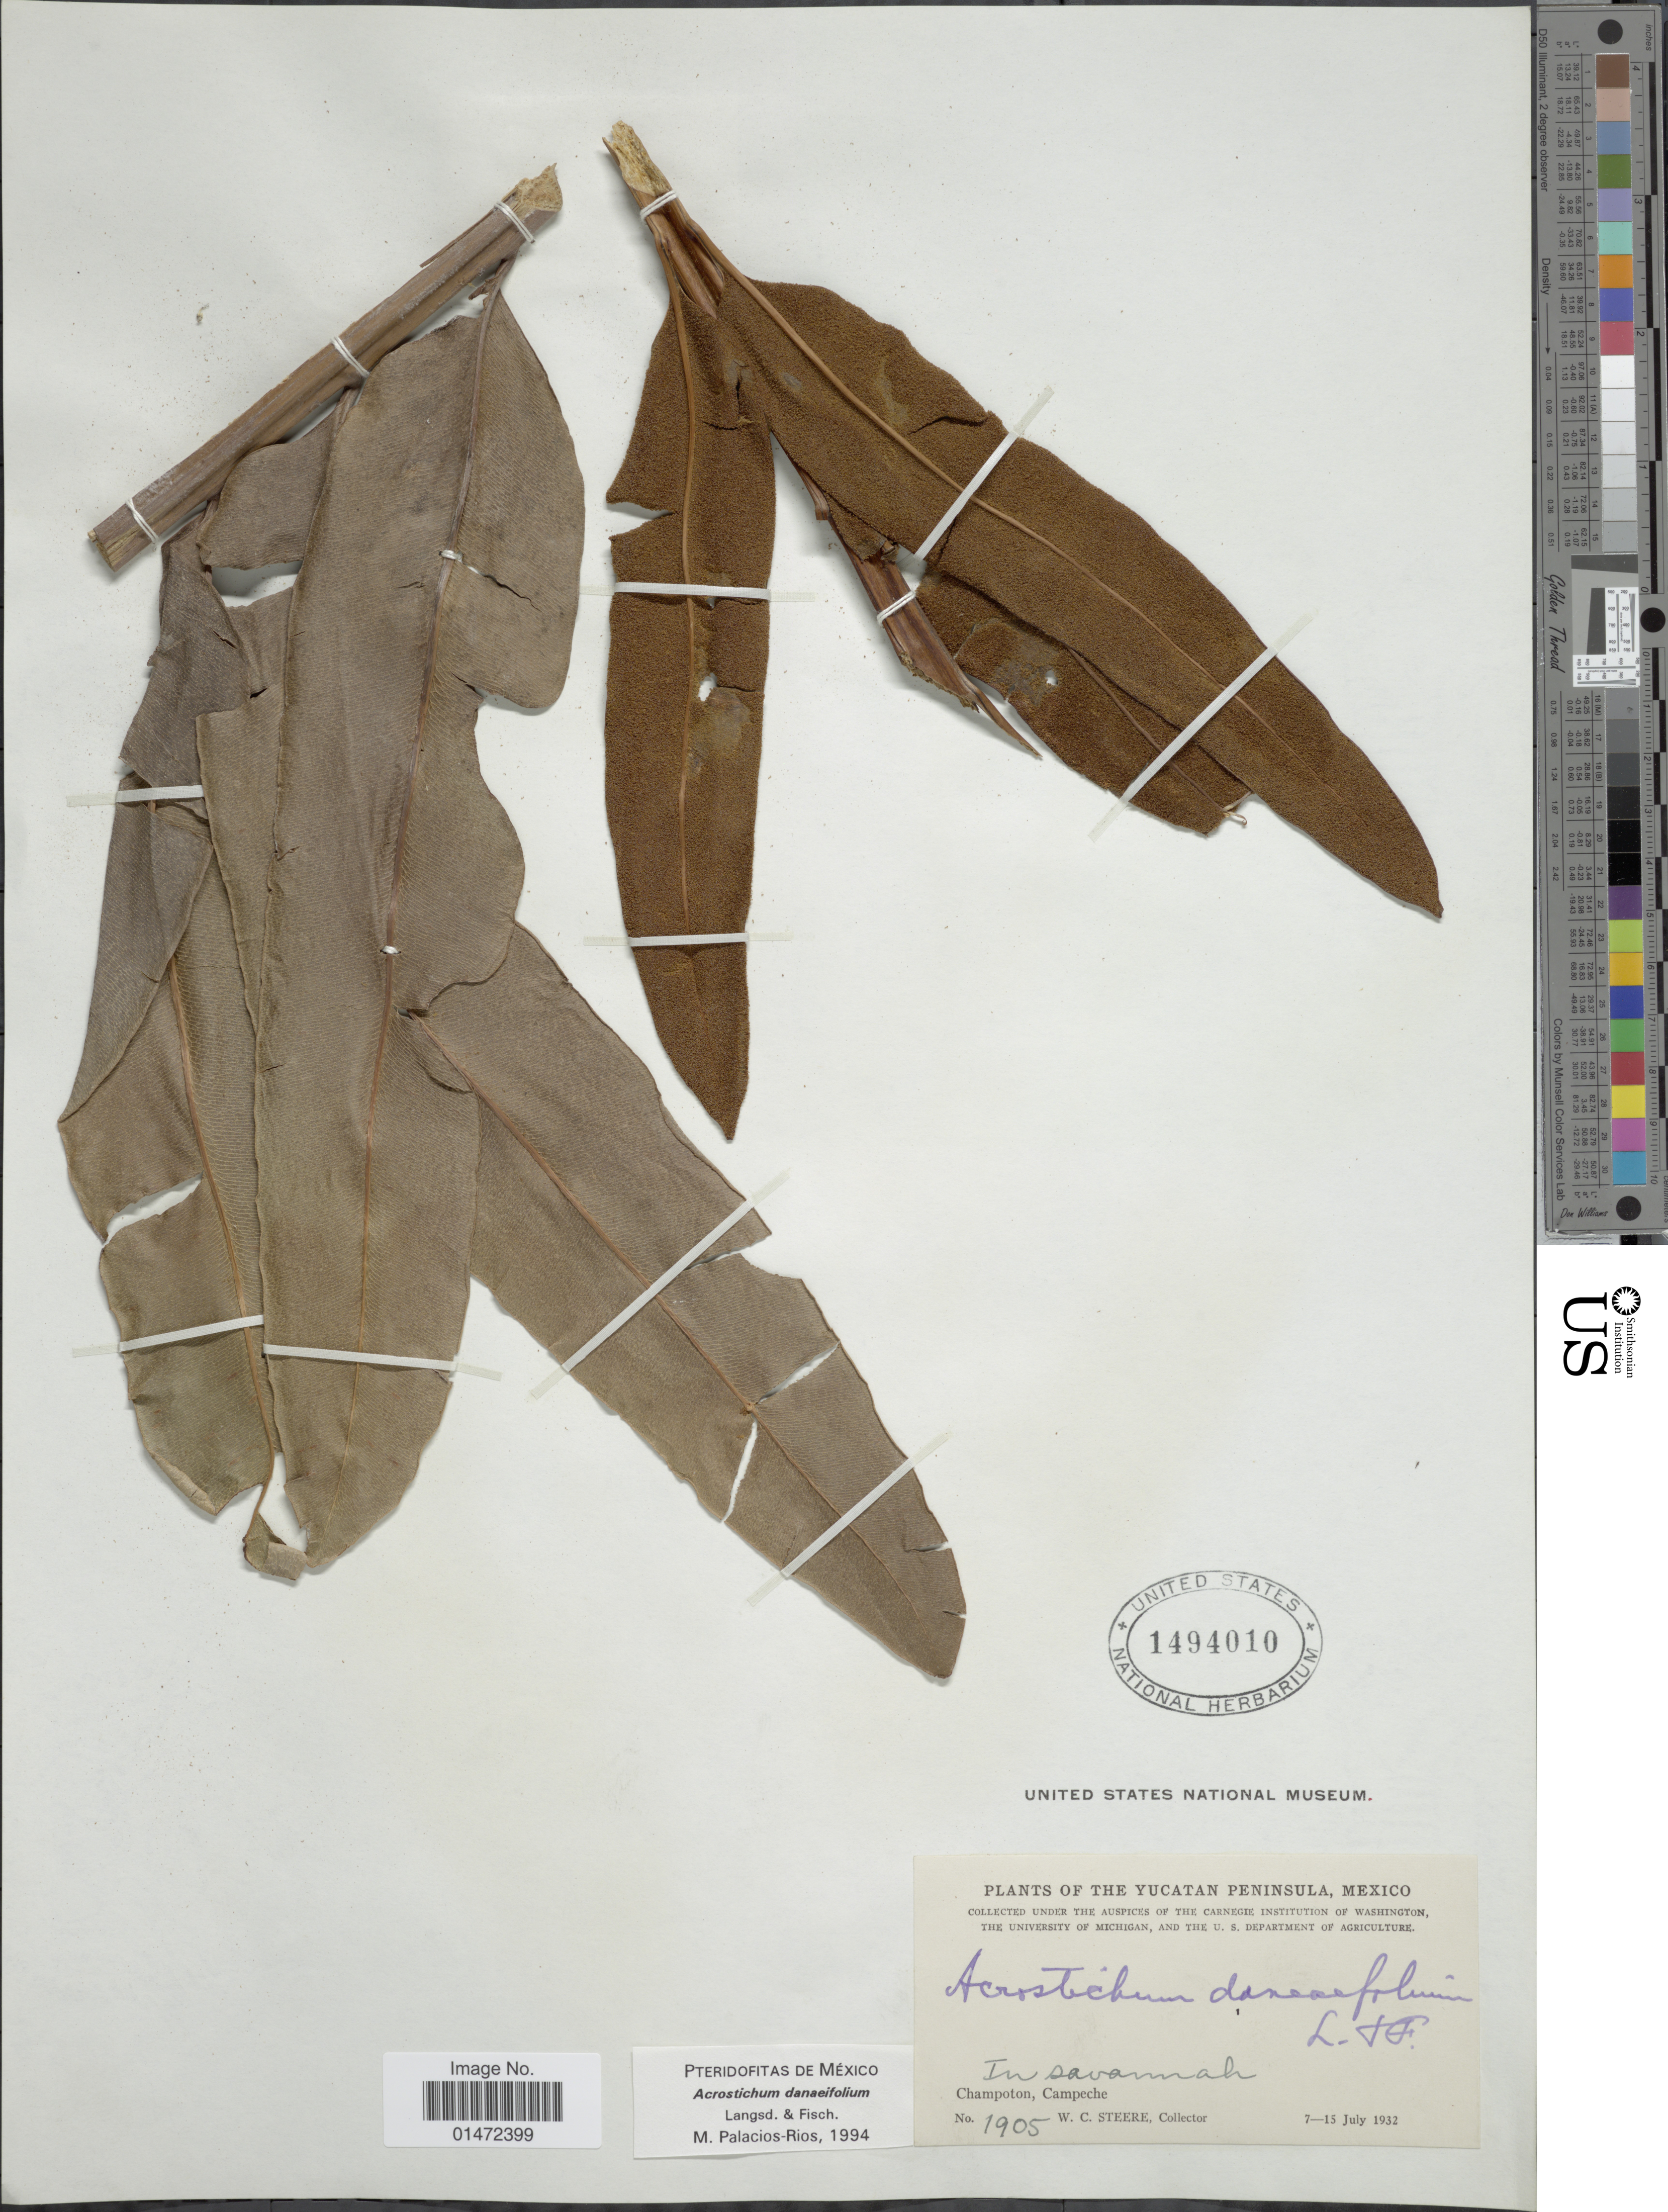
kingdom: Plantae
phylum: Tracheophyta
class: Polypodiopsida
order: Polypodiales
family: Pteridaceae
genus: Acrostichum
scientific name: Acrostichum danaeifolium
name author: Langsd. & Fisch.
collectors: W. C. Steere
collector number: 1905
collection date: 1932-07-07/1932-07-15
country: Mexico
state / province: Campeche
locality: Yucatan Peninsula. In savannah, Champoton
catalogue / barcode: US 1494010